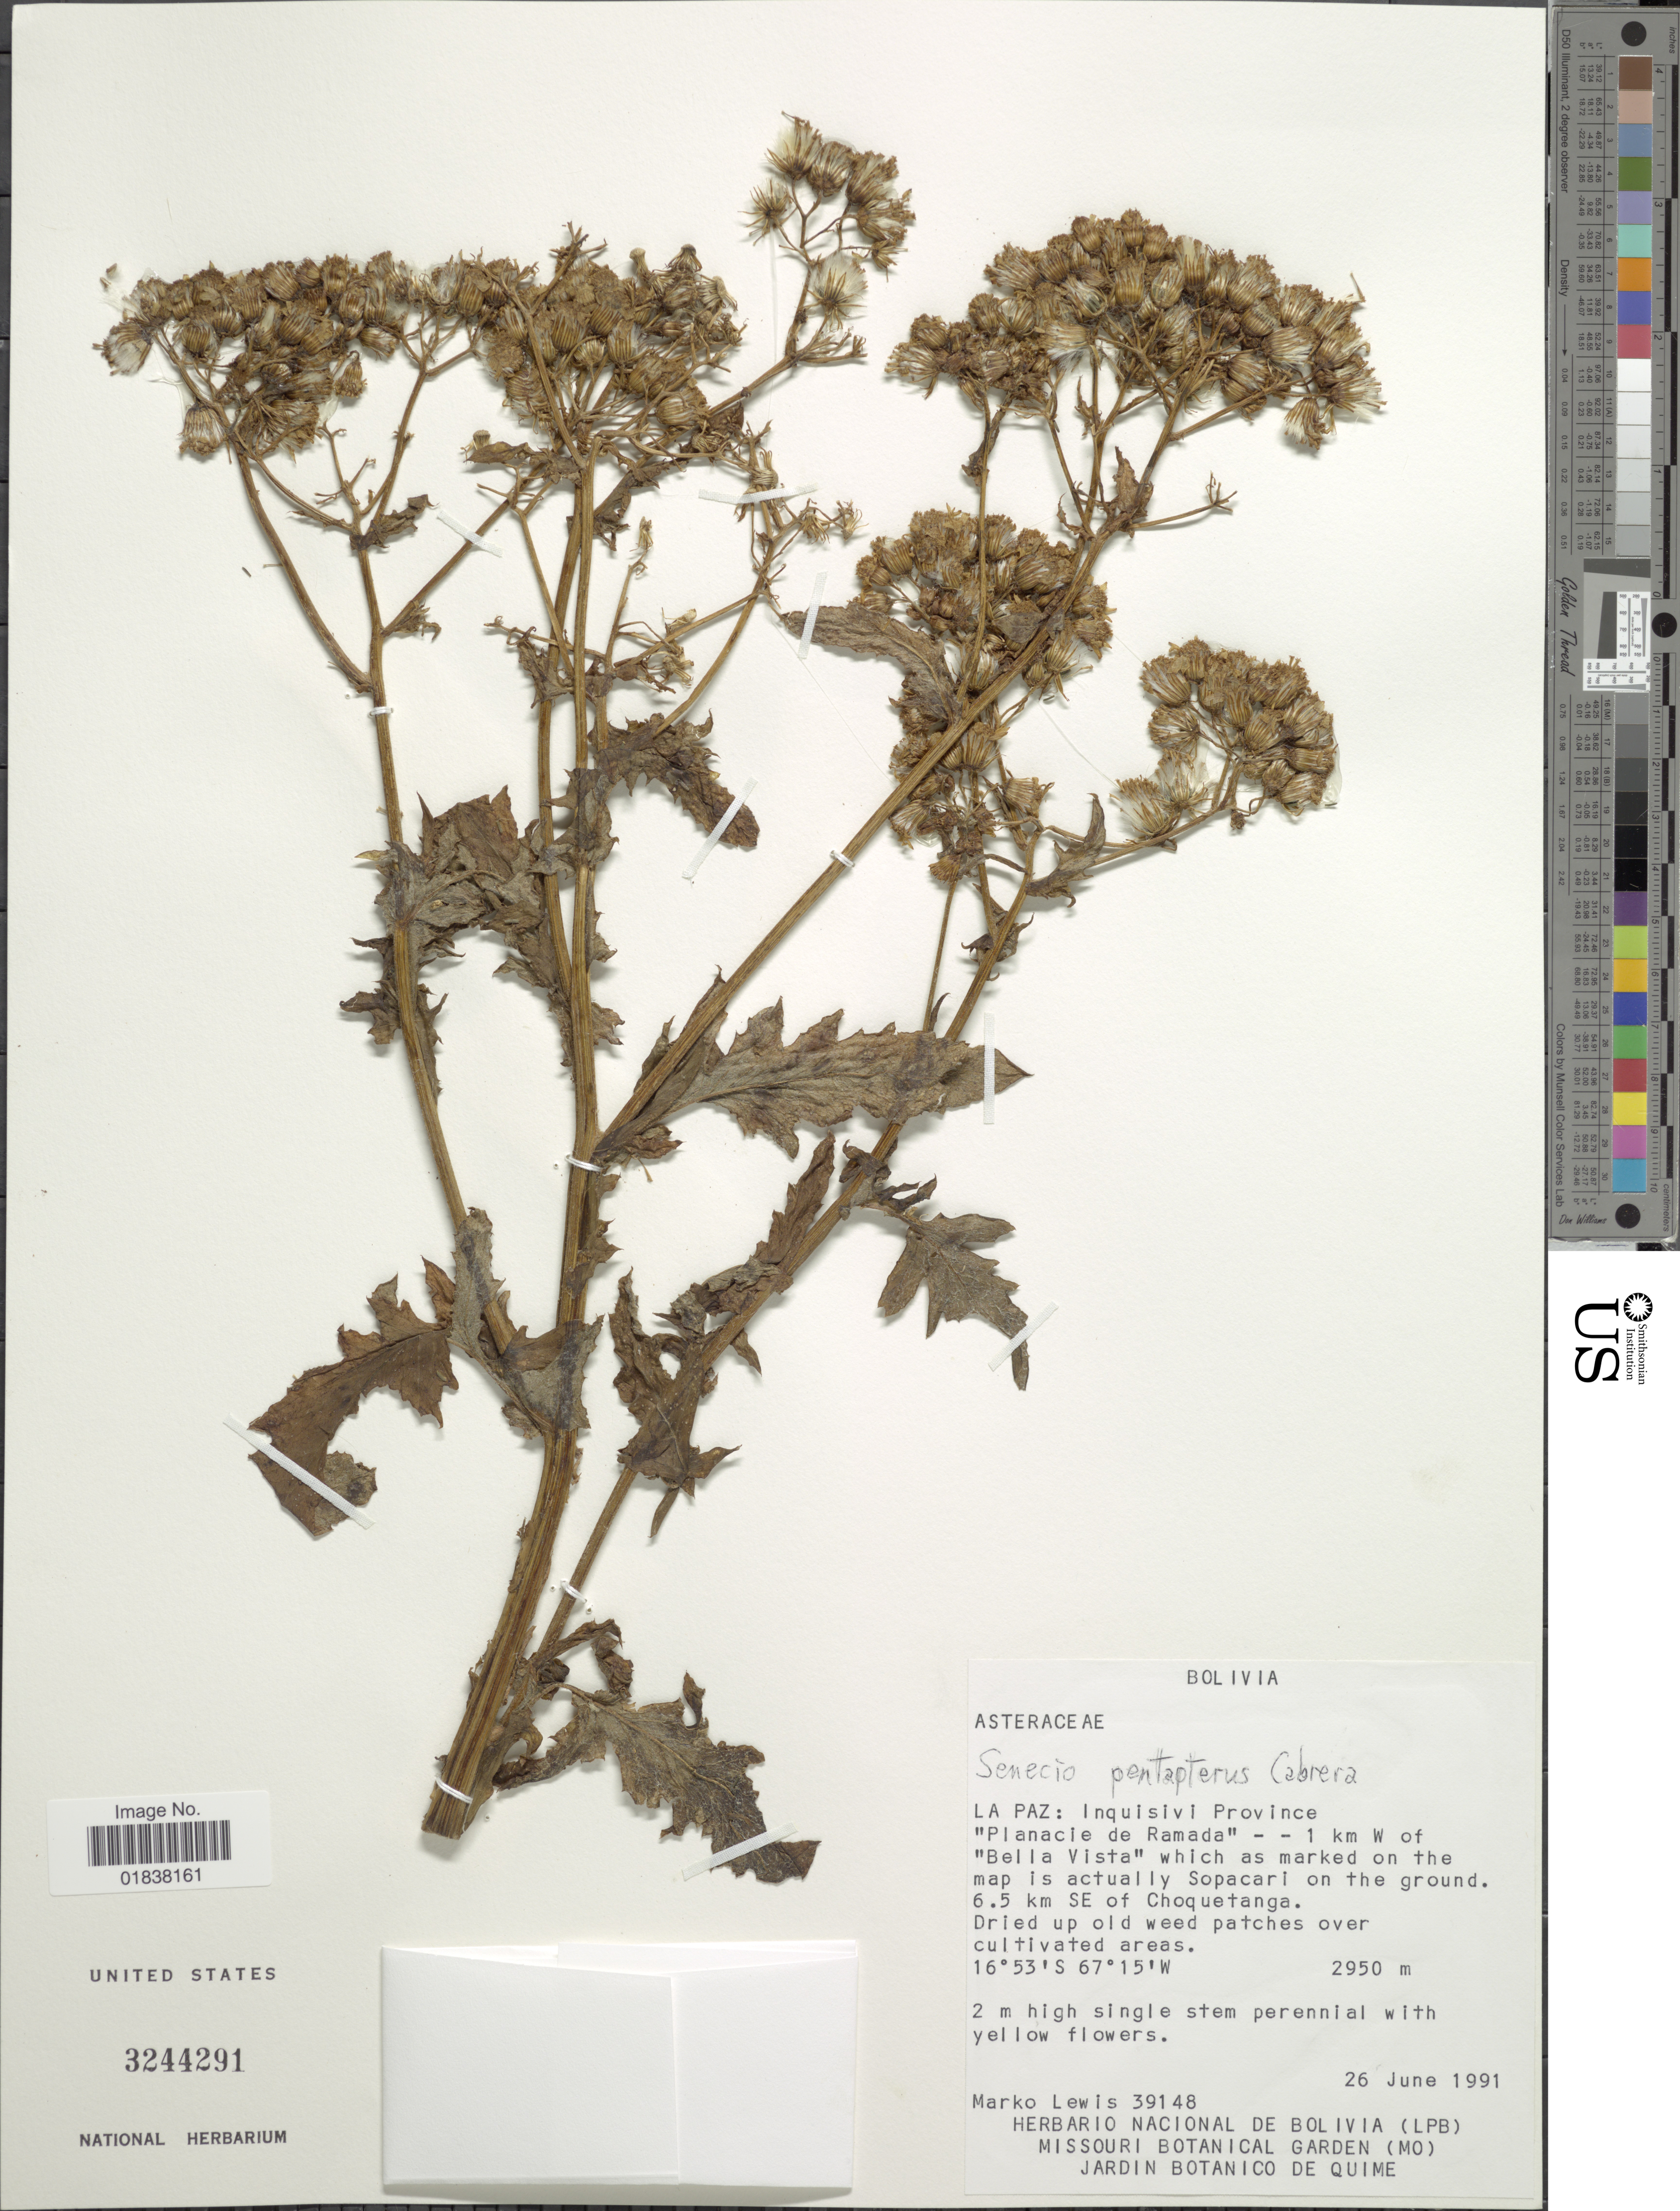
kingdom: Plantae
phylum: Tracheophyta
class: Magnoliopsida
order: Asterales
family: Asteraceae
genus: Senecio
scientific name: Senecio pentapterus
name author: Cabrera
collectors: M. A. Lewis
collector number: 39148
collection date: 1991-06-26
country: Bolivia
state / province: La Paz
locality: Inquisivi Province, Planacie de Ramada, 1 km W of Bella Vista, 6.5 km SE of Choquetanga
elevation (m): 2950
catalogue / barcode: US 3244291